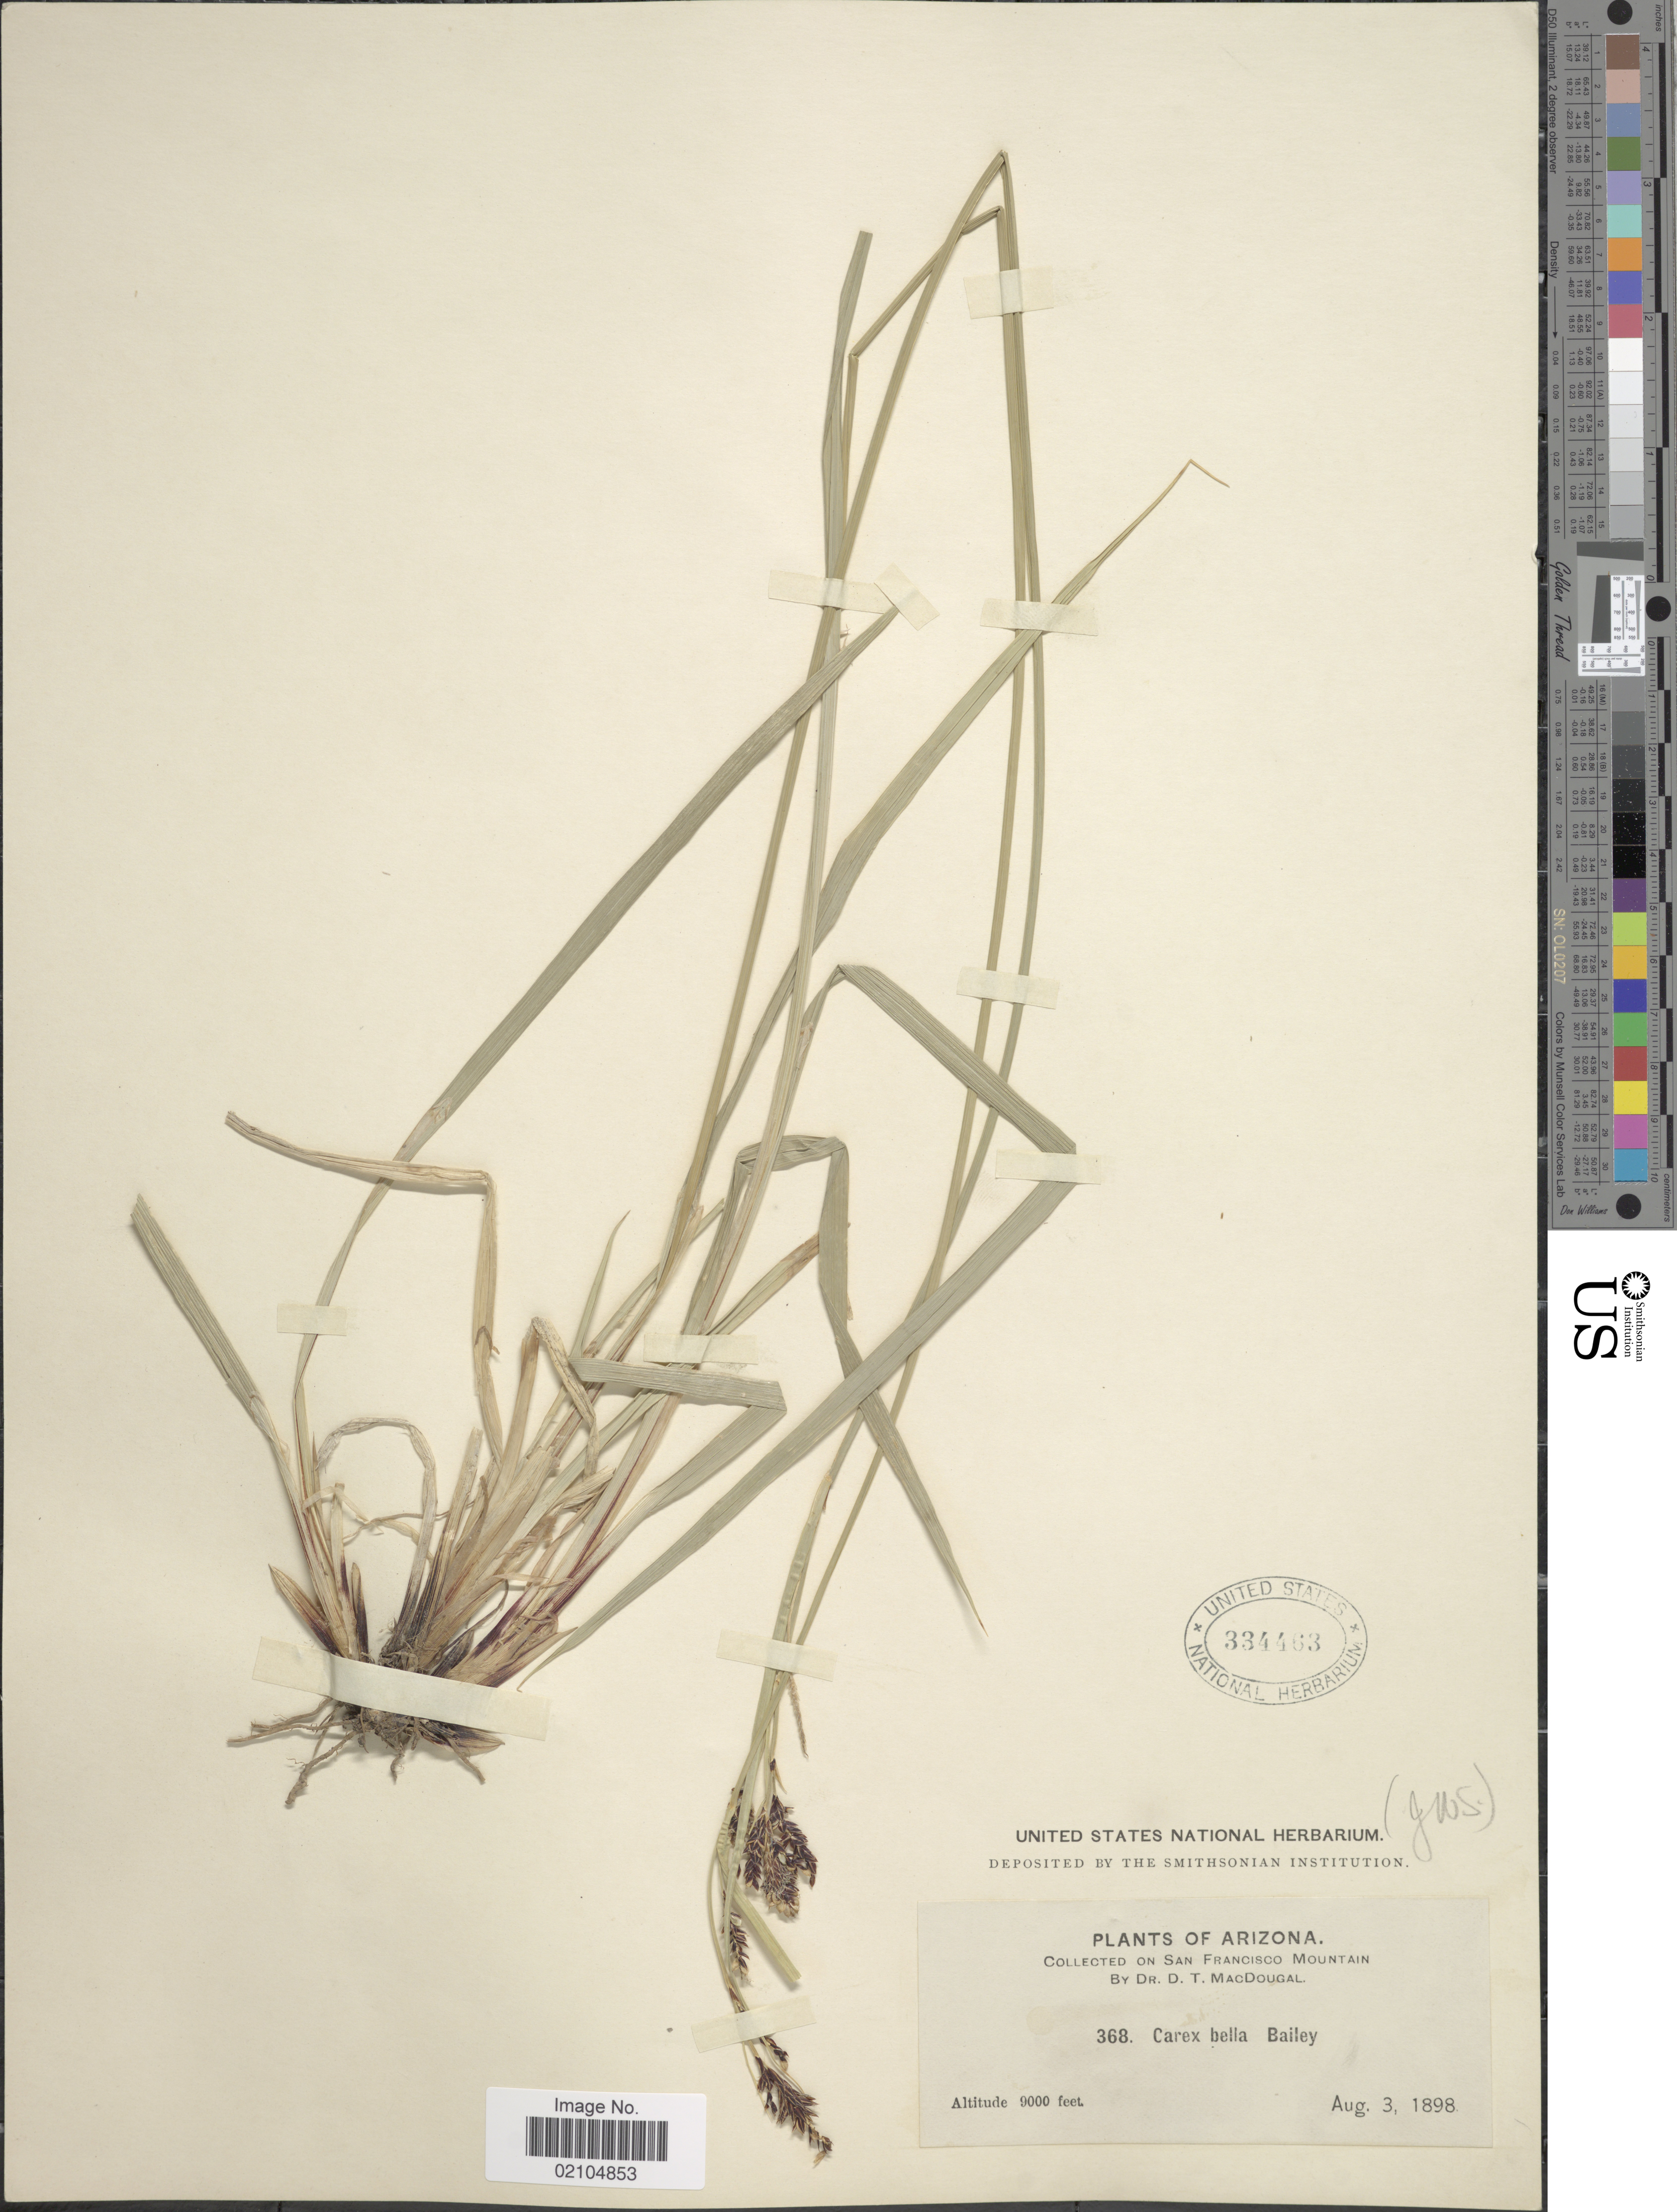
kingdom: Plantae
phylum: Tracheophyta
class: Liliopsida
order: Poales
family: Cyperaceae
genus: Carex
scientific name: Carex bella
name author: L.H. Bailey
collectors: M. E. Jones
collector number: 368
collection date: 1898-08-03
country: United States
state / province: Arizona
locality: On San Francisco Mountain.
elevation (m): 2743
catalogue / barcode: US 334463